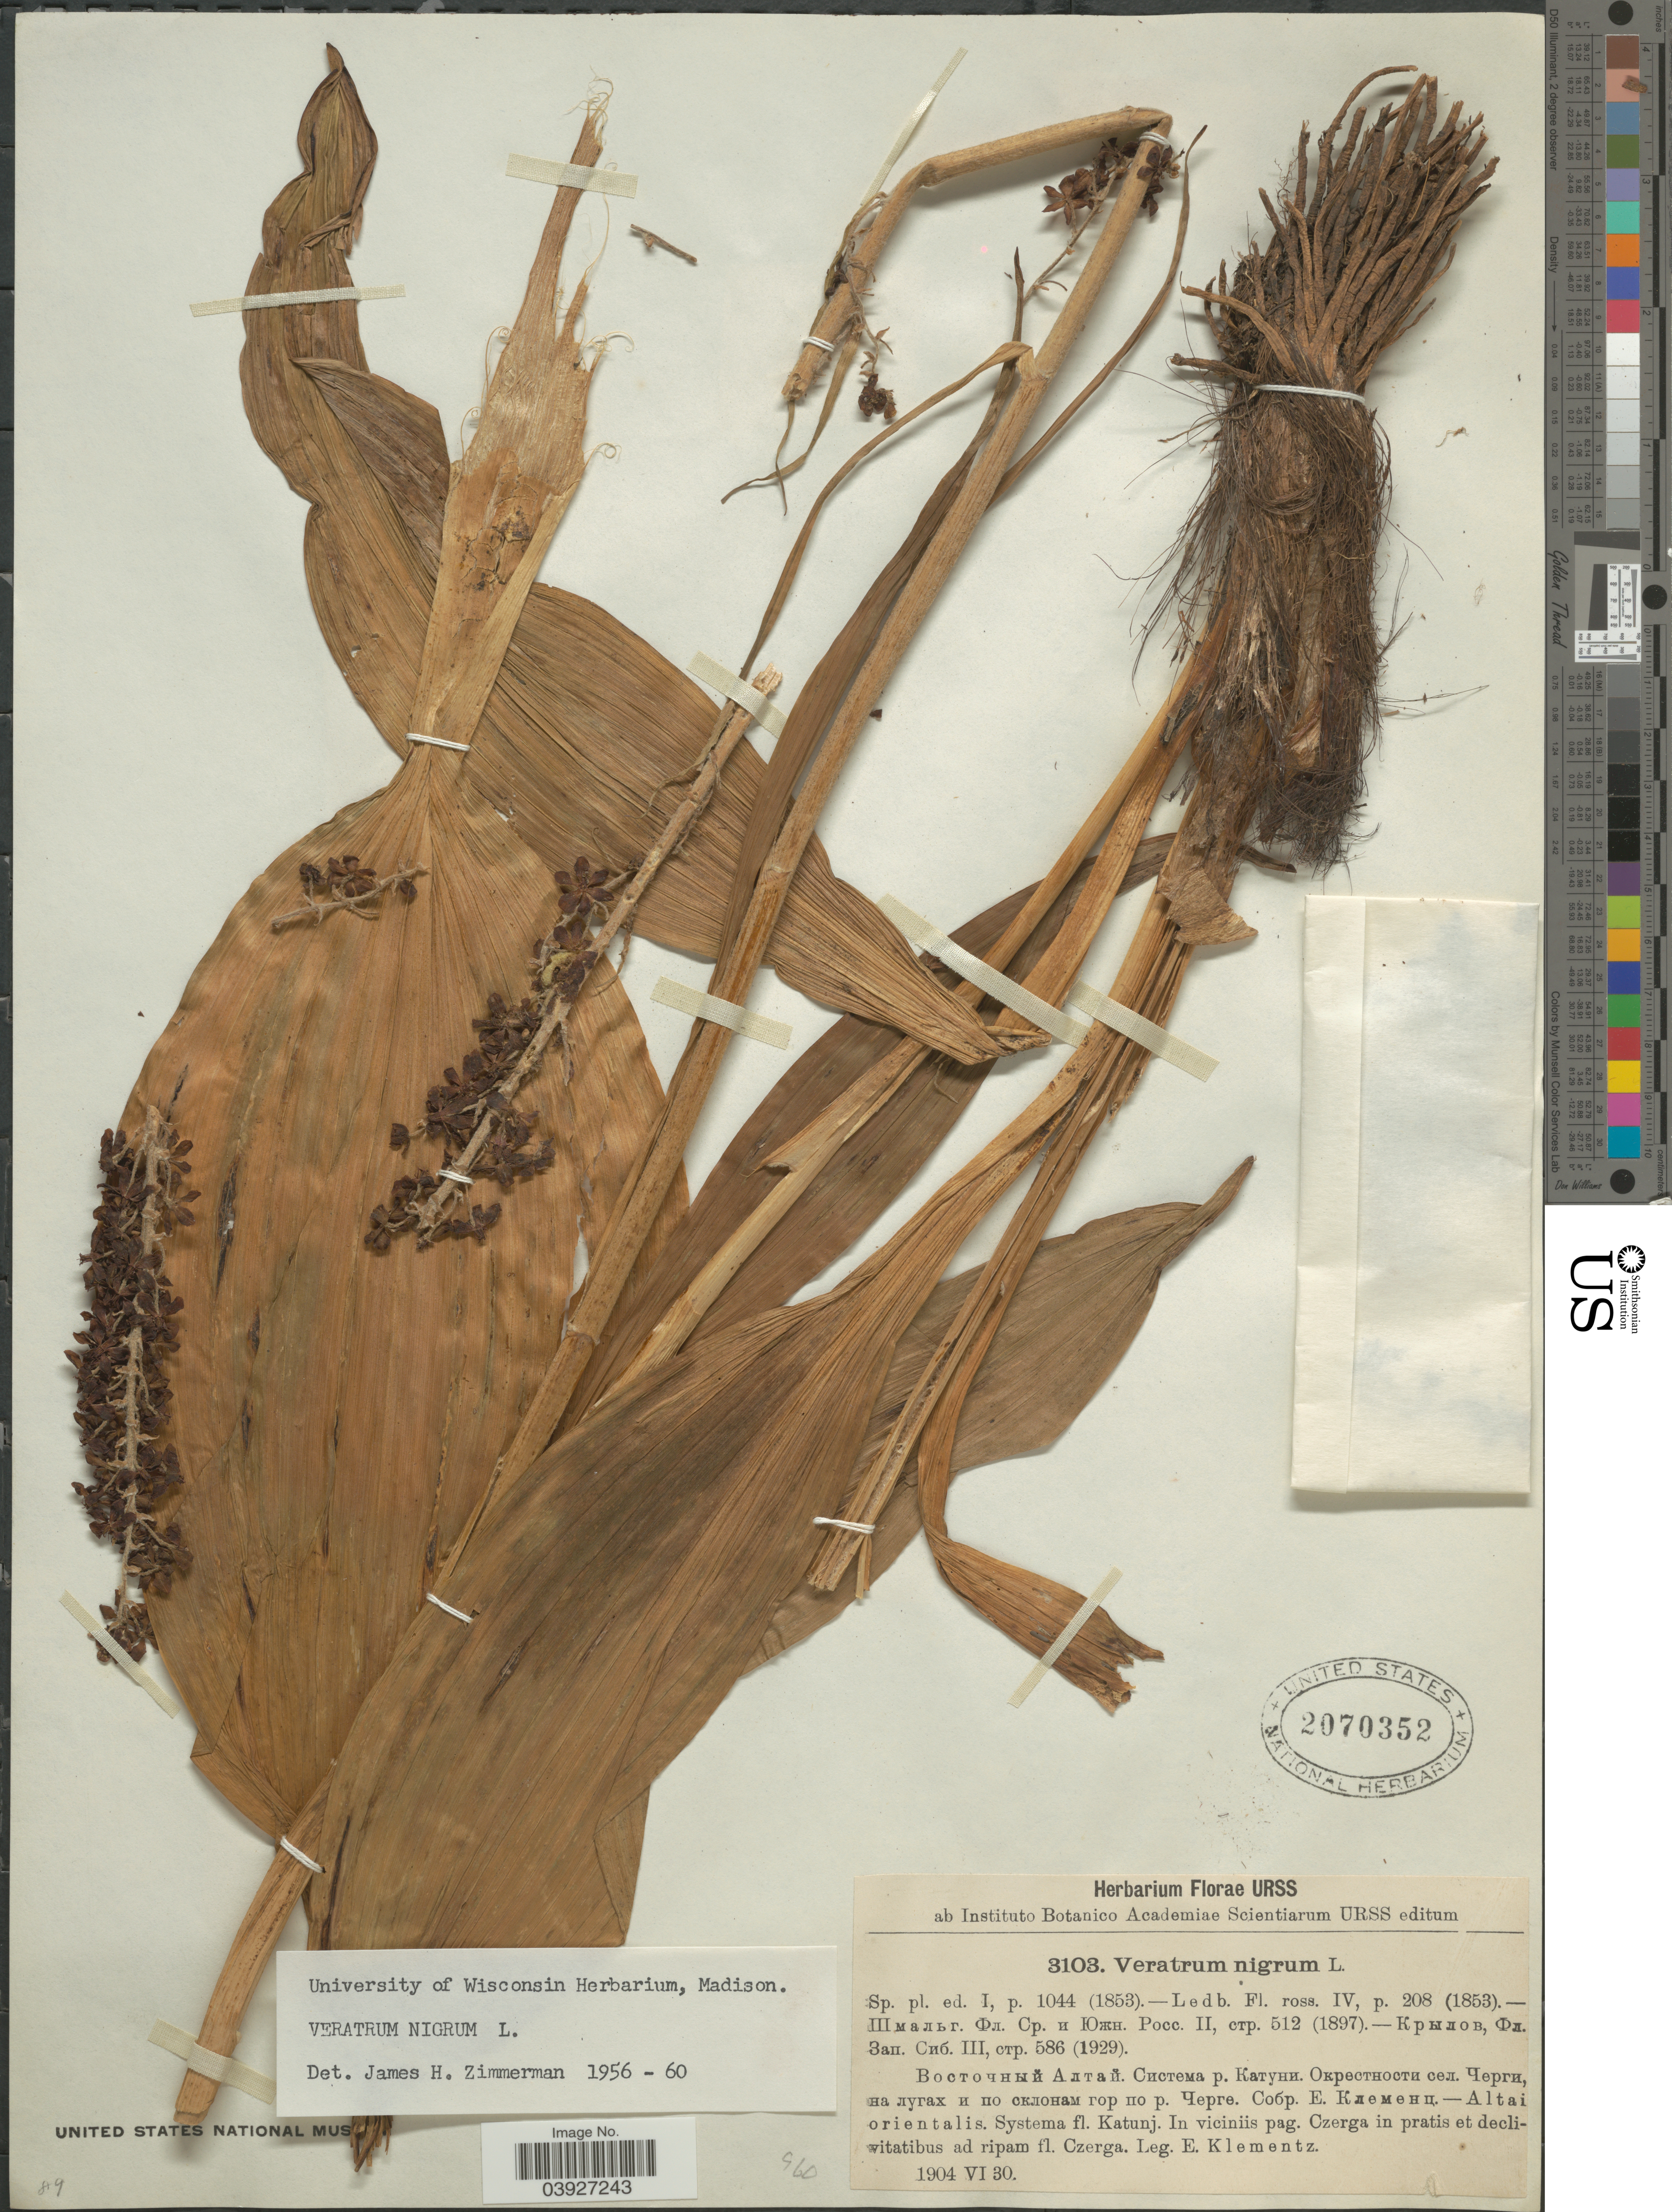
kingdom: Plantae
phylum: Tracheophyta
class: Liliopsida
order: Liliales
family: Melanthiaceae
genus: Veratrum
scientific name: Veratrum nigrum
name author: L.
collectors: E. Klementz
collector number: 3103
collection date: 1904-06-30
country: Russian Federation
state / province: Altai Republic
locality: Altai orientalis. Systema fl. Katunj. In viciniis pag. Czerga in pratis et declivitatibus ad ripam fl. Czerga.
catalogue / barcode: US 2070352